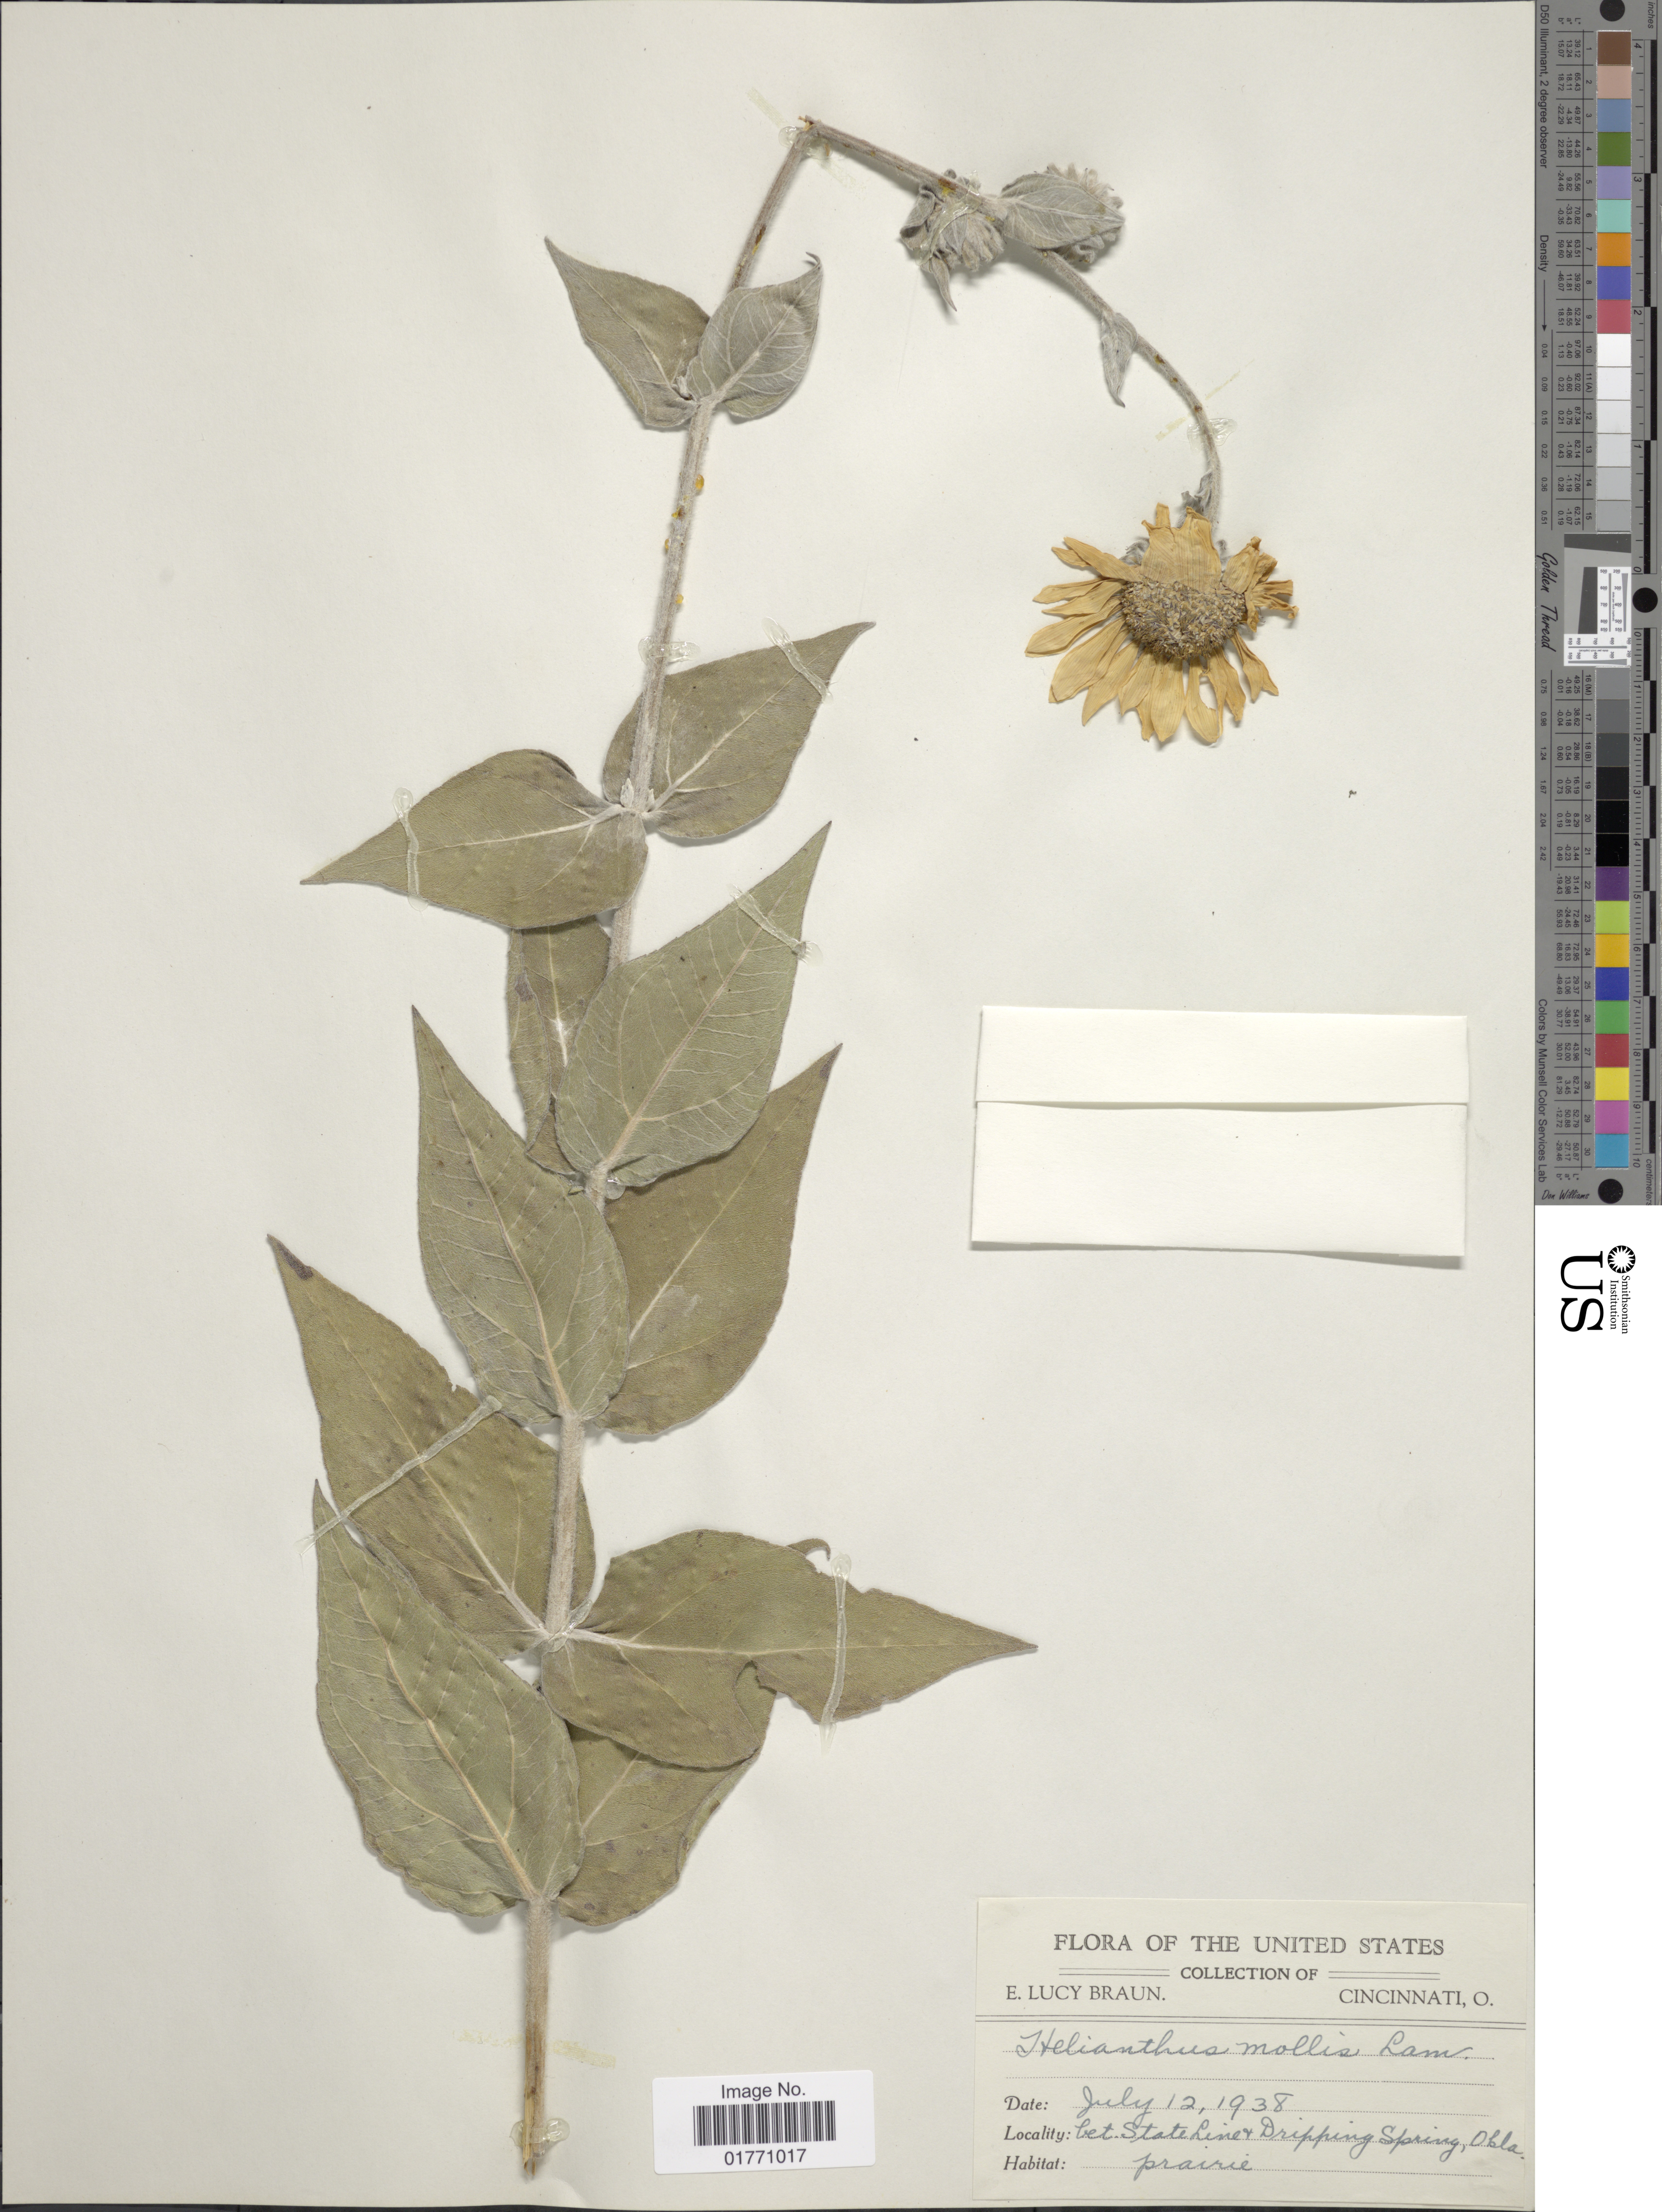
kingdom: Plantae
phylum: Tracheophyta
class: Magnoliopsida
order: Asterales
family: Asteraceae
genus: Helianthus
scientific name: Helianthus mollis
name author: Lam.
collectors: E. L. Braun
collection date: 1938-07-12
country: United States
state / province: Oklahoma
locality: Between State Line + Dripping Spring, prairie.